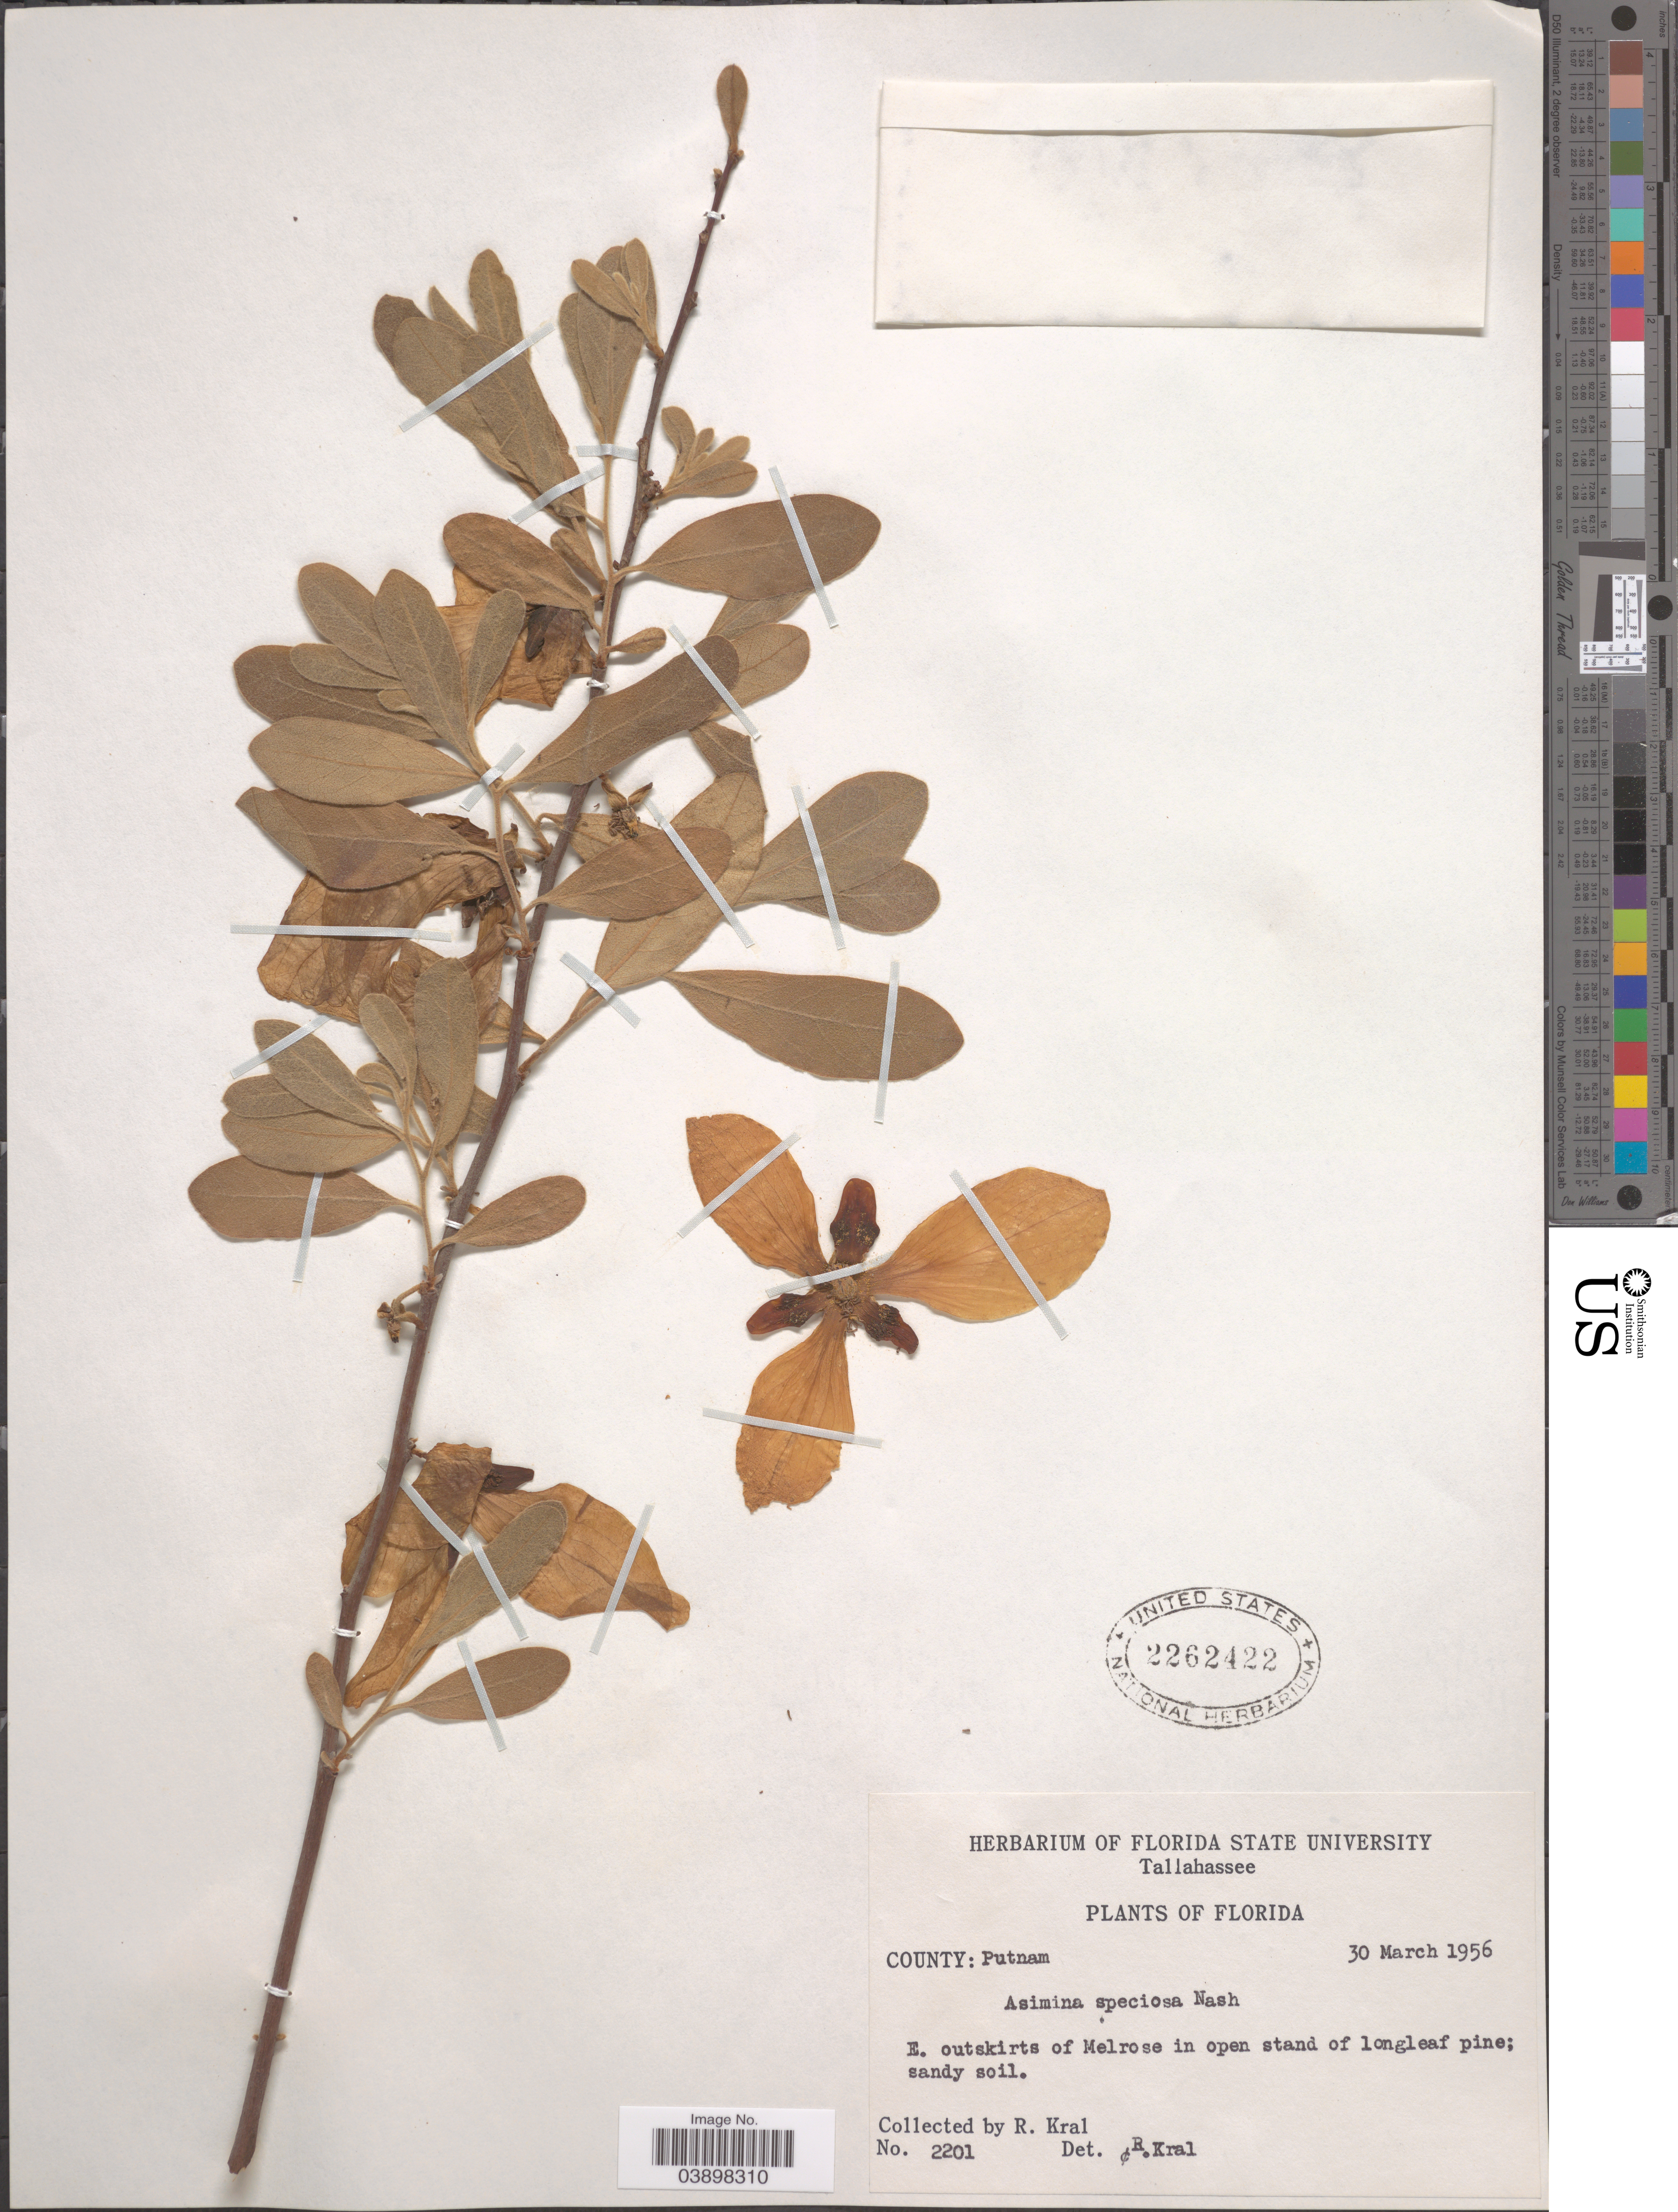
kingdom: Plantae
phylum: Tracheophyta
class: Magnoliopsida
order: Magnoliales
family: Annonaceae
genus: Asimina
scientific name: Asimina speciosa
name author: Nash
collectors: R. Kral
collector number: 2201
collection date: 1956-03-30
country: United States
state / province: Florida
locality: County: Putnam. E. outskirts of Melrose.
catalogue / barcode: US 2262422